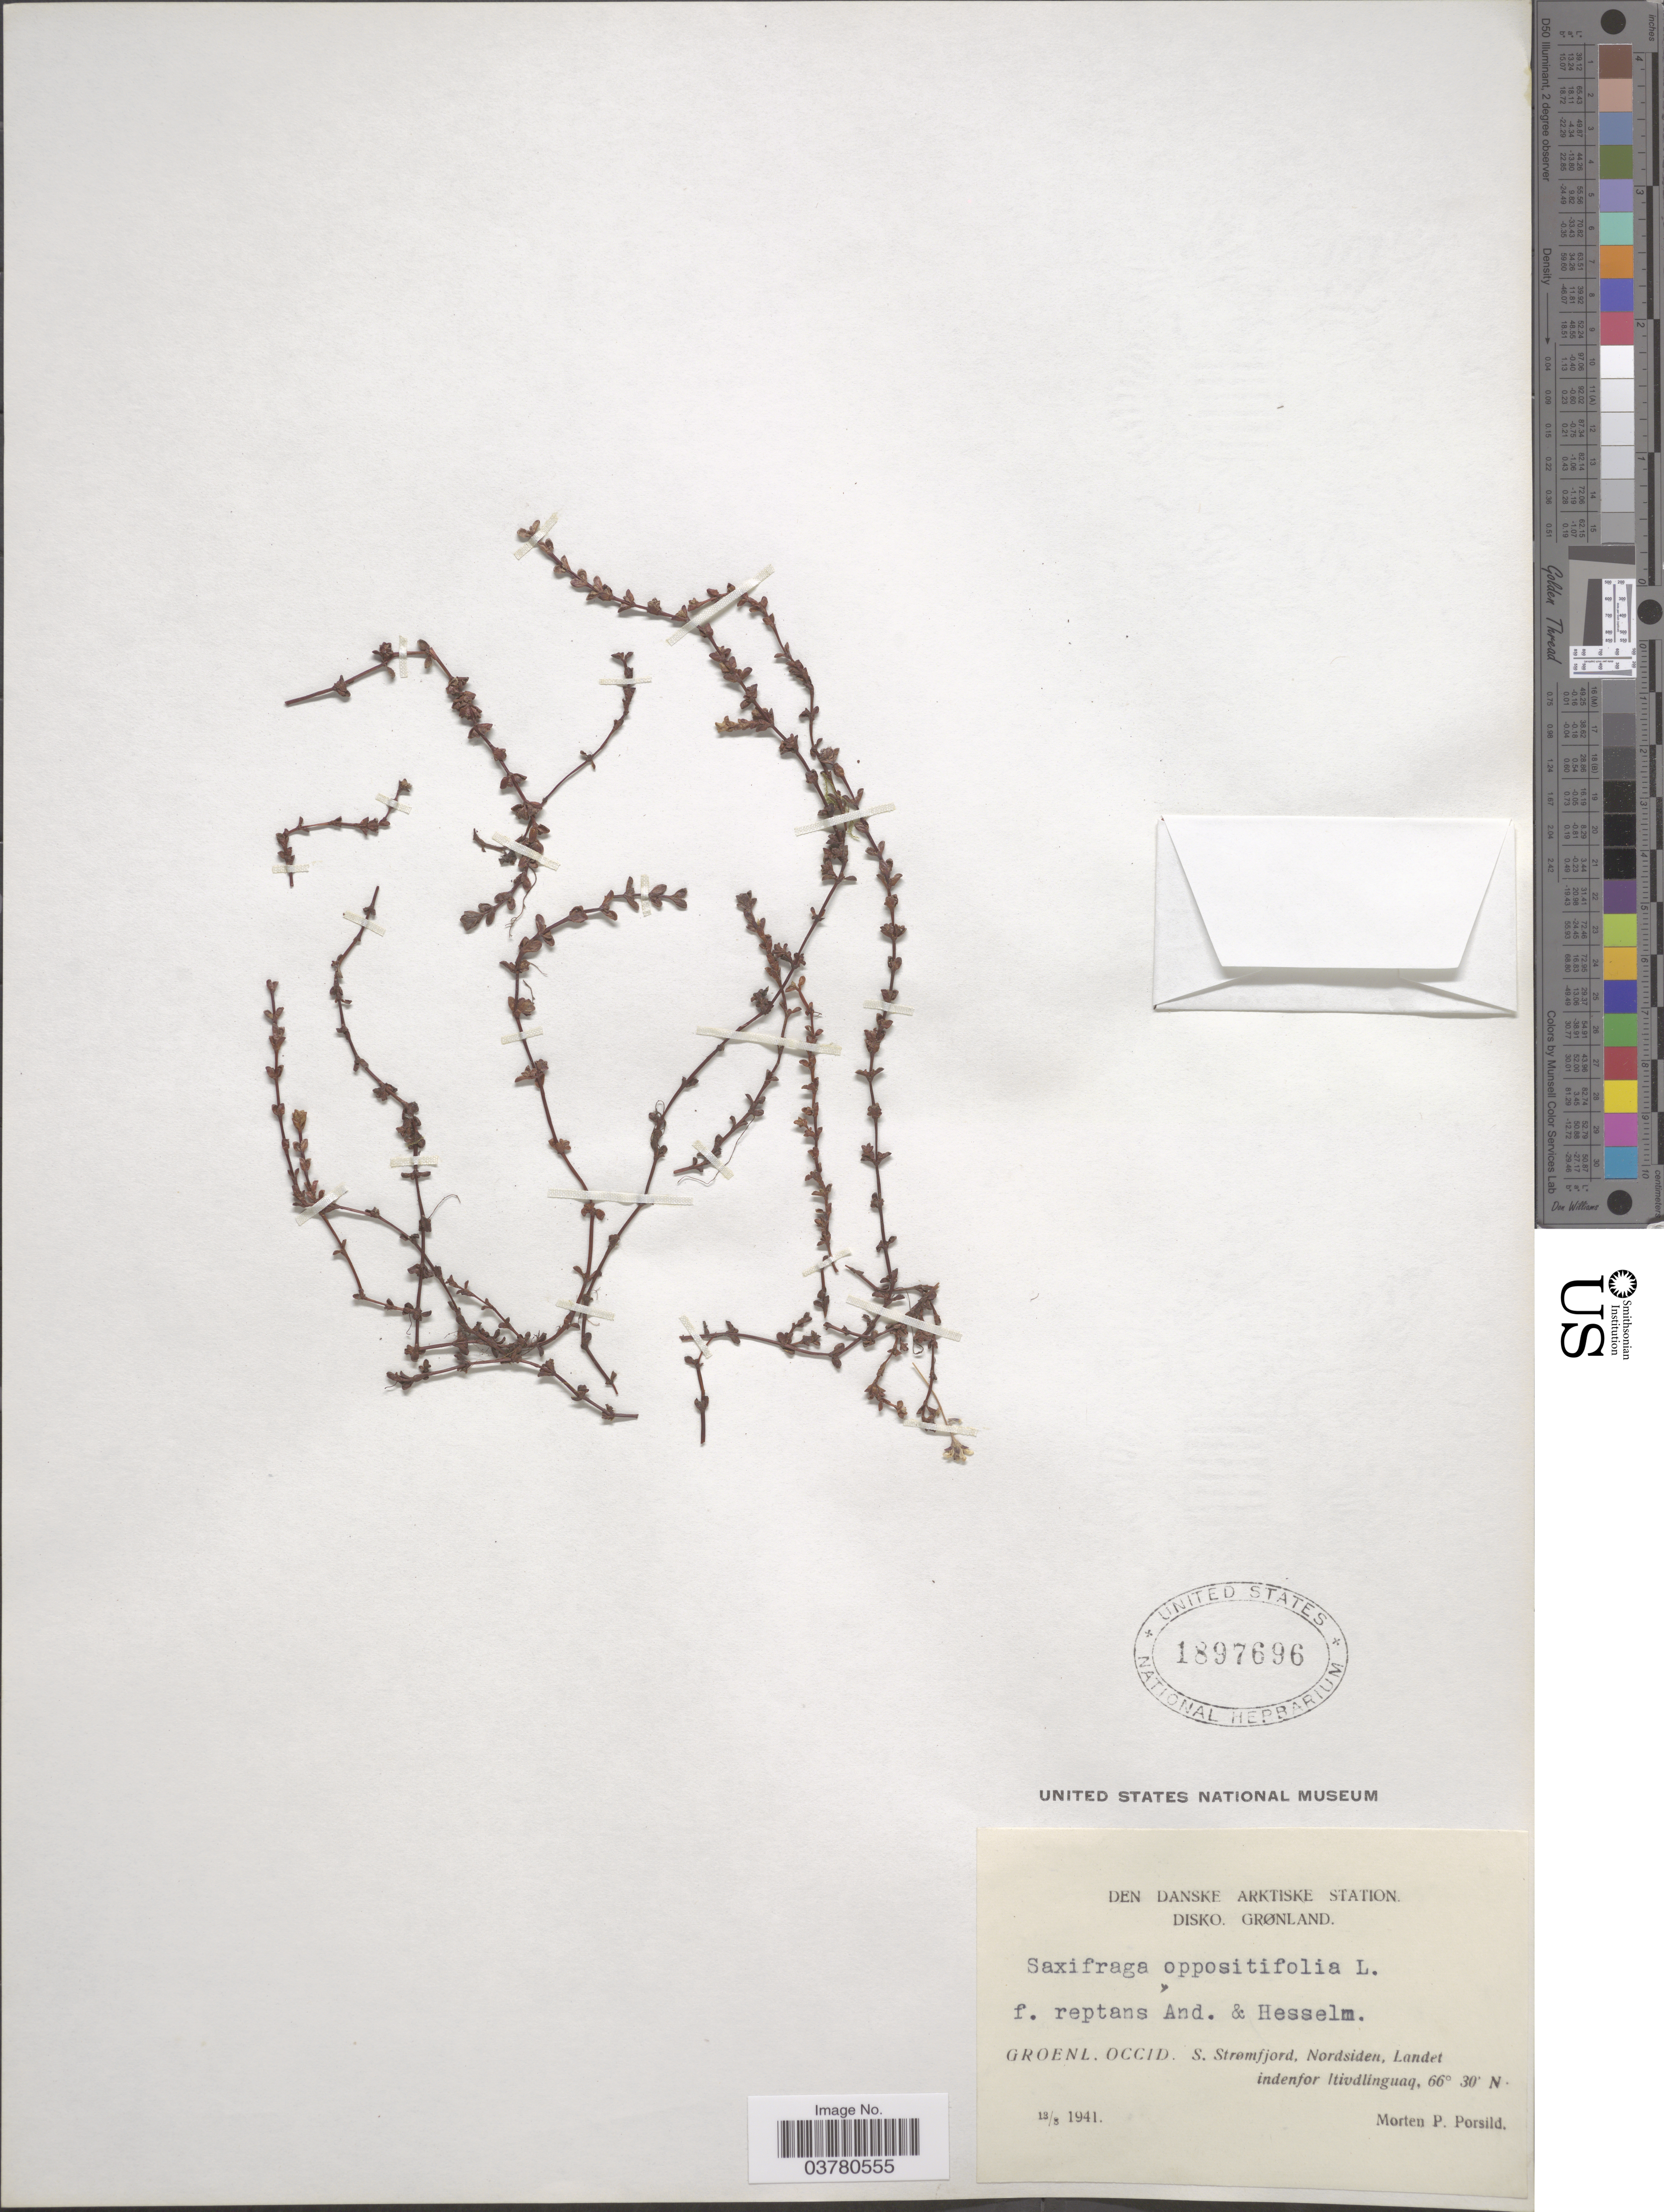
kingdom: Plantae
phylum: Tracheophyta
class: Magnoliopsida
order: Saxifragales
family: Saxifragaceae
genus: Saxifraga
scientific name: Saxifraga oppositifolia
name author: L.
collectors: M. P. Porsild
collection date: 1941-08-13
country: Greenland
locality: Den Danske Arktiske Station. Disko. Grønland. Groenl. Occid. S. Strømfjord, Nordsiden, Landet indenfor Itivdlinguaq.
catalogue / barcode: US 1897696